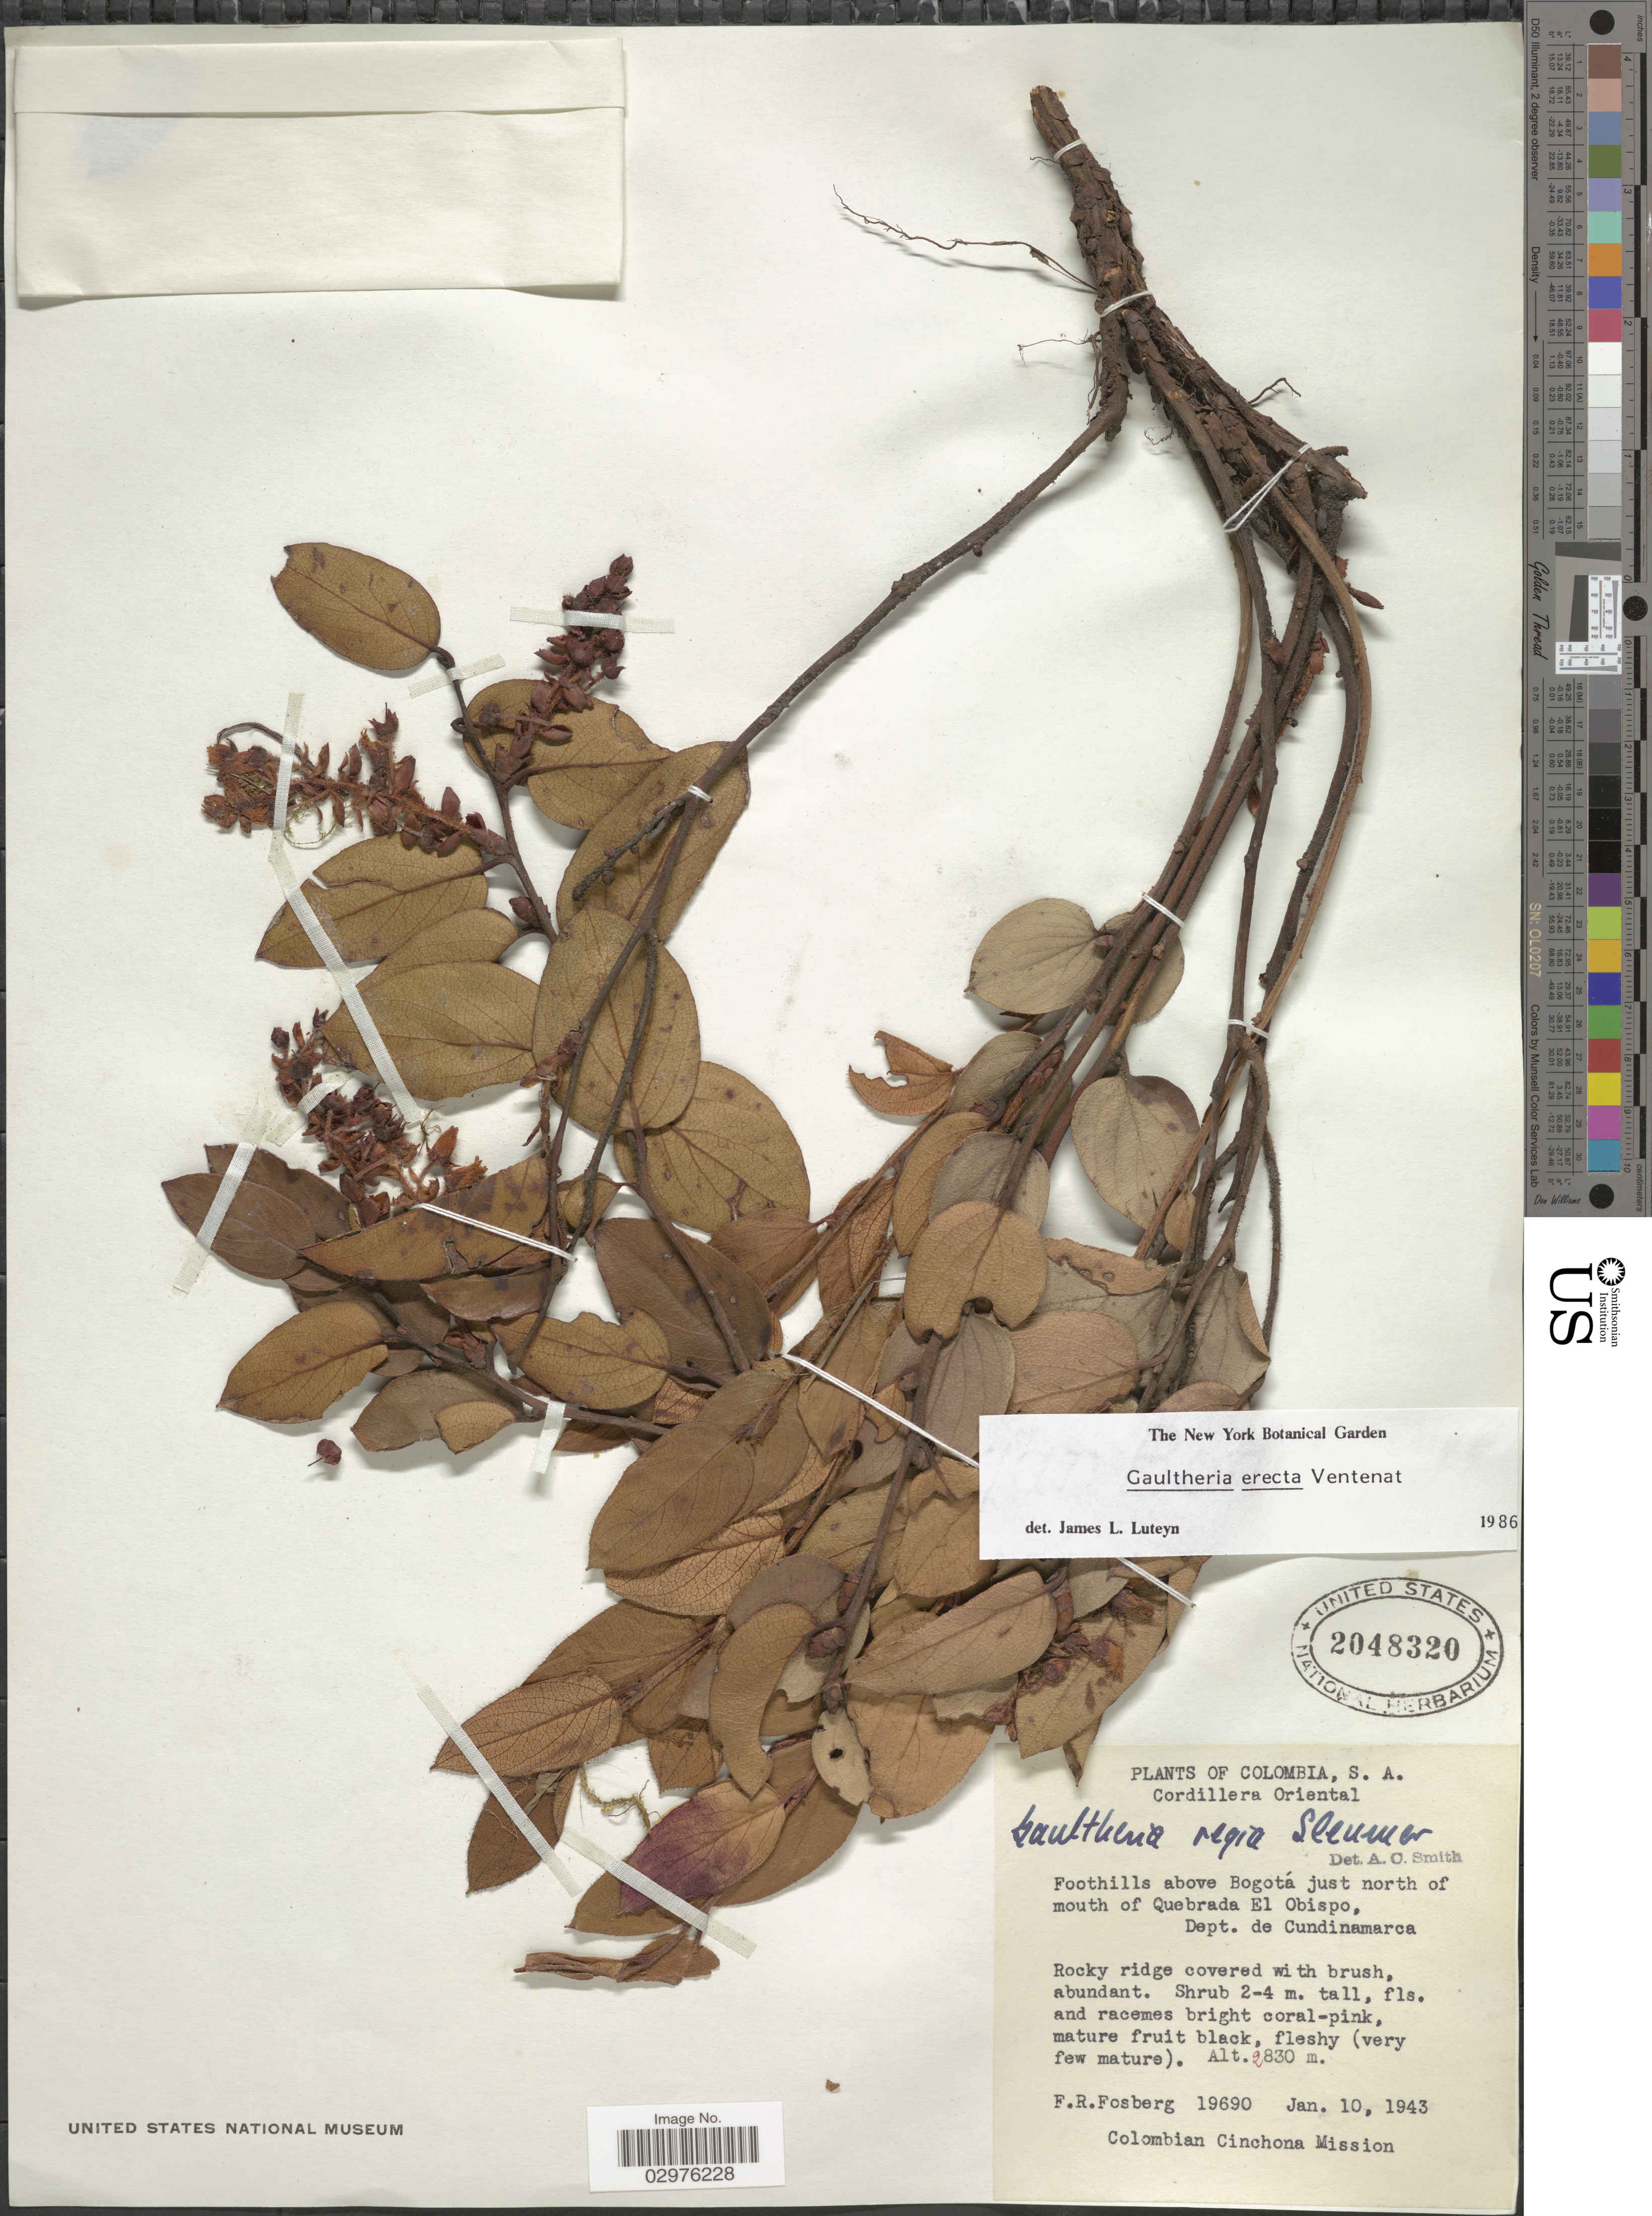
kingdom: Plantae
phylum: Tracheophyta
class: Magnoliopsida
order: Ericales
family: Ericaceae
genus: Gaultheria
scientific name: Gaultheria erecta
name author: Vent.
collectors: F. R. Fosberg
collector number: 19690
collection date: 1943-01-10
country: Colombia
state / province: Cundinamarca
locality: Cordillera Oriental. Foothills above Bogotá just north of mouth of Quebrada El Obispo, Dept. de Cundinamarca.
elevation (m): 2830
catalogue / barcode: US 2048320